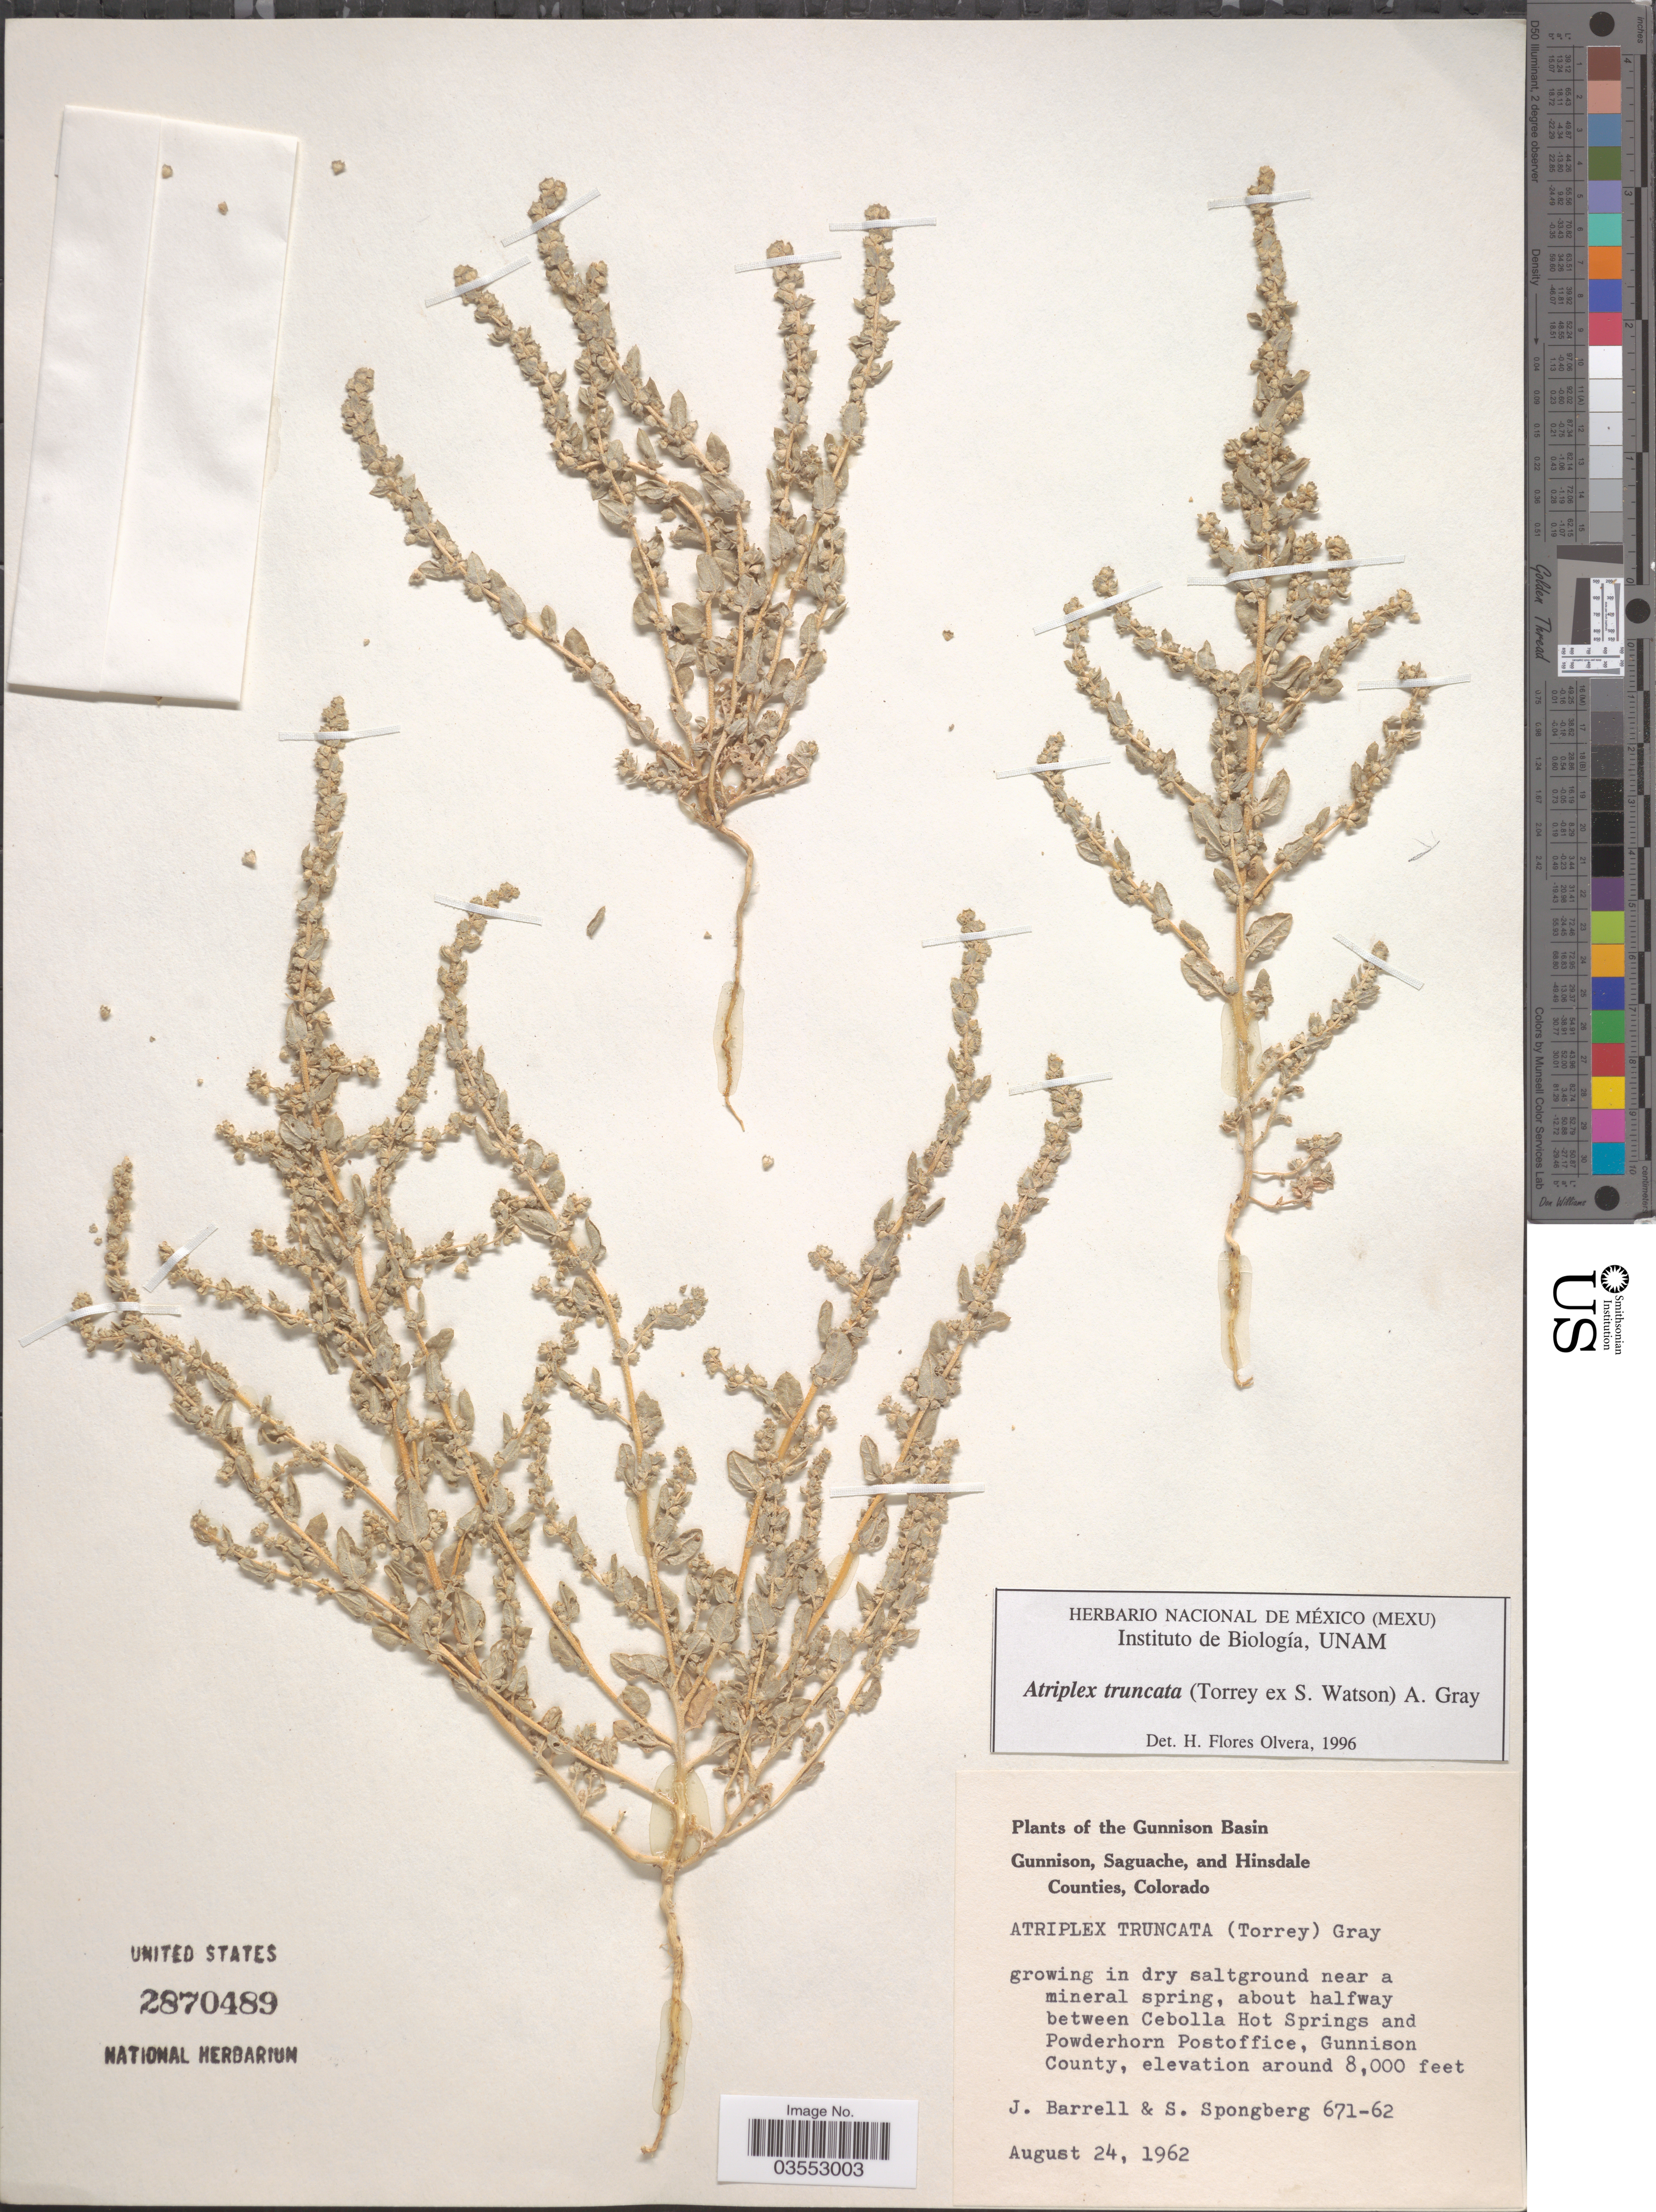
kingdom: Plantae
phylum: Tracheophyta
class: Magnoliopsida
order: Caryophyllales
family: Amaranthaceae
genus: Atriplex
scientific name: Atriplex truncata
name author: (Torr. ex S. Watson) A. Gray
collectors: J. Barrell & S. A.Spongberg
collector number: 671-62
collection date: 1962-08-24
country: United States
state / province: Colorado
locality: The Gunnison Basin. About halfway between Cebolla Hot Springs and Powderhorn Postoffice, Gunnison County.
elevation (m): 2438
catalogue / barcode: US 2870489